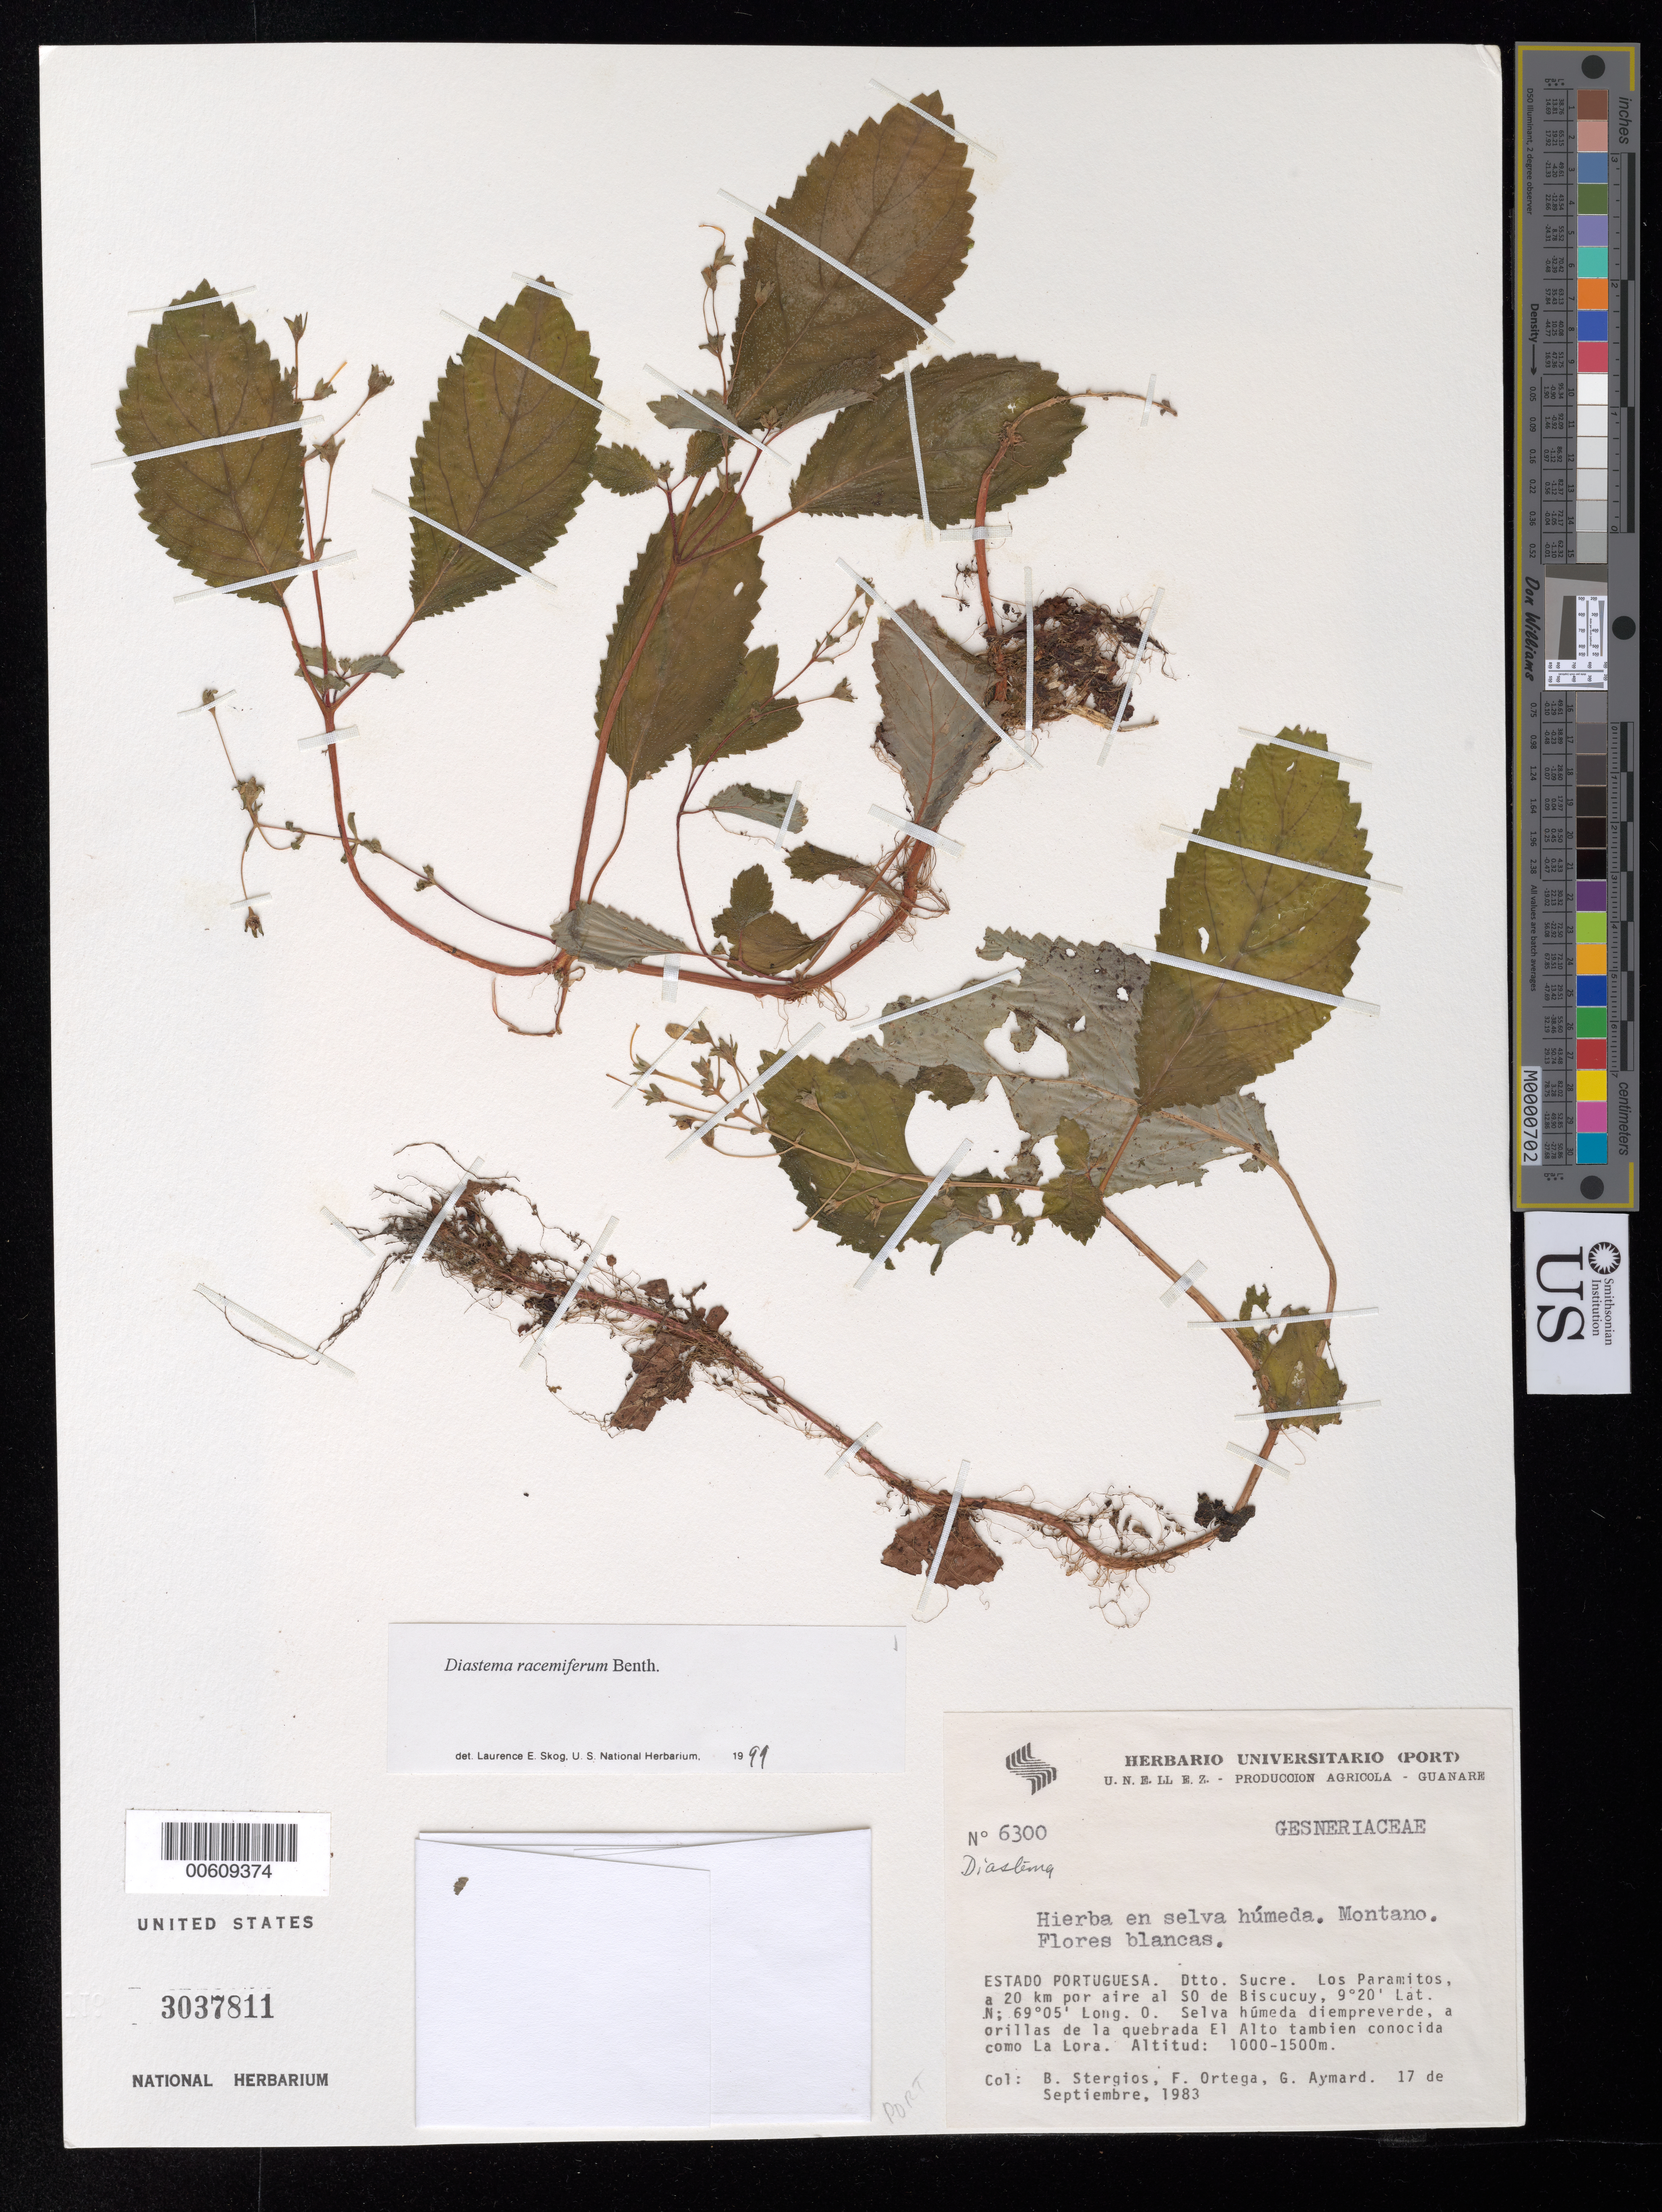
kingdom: Plantae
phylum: Tracheophyta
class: Magnoliopsida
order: Lamiales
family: Gesneriaceae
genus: Diastema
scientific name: Diastema racemiferum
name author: Benth.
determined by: Skog, Laurence E.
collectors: B. G. Stergios, F. J. Ortega & G. A. Aymard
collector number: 6300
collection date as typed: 17 Sep 1983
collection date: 1983-09-17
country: Venezuela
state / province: Portuguesa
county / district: Sucre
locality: Los Paramitos, a 20 km por aire al SO de Biscucuy, a orillas de la quebrada El Alto tambien conocida como La Lora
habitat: Selva húmeda diempreverde; en selva húmeda, montano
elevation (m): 1000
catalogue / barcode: US 3037811